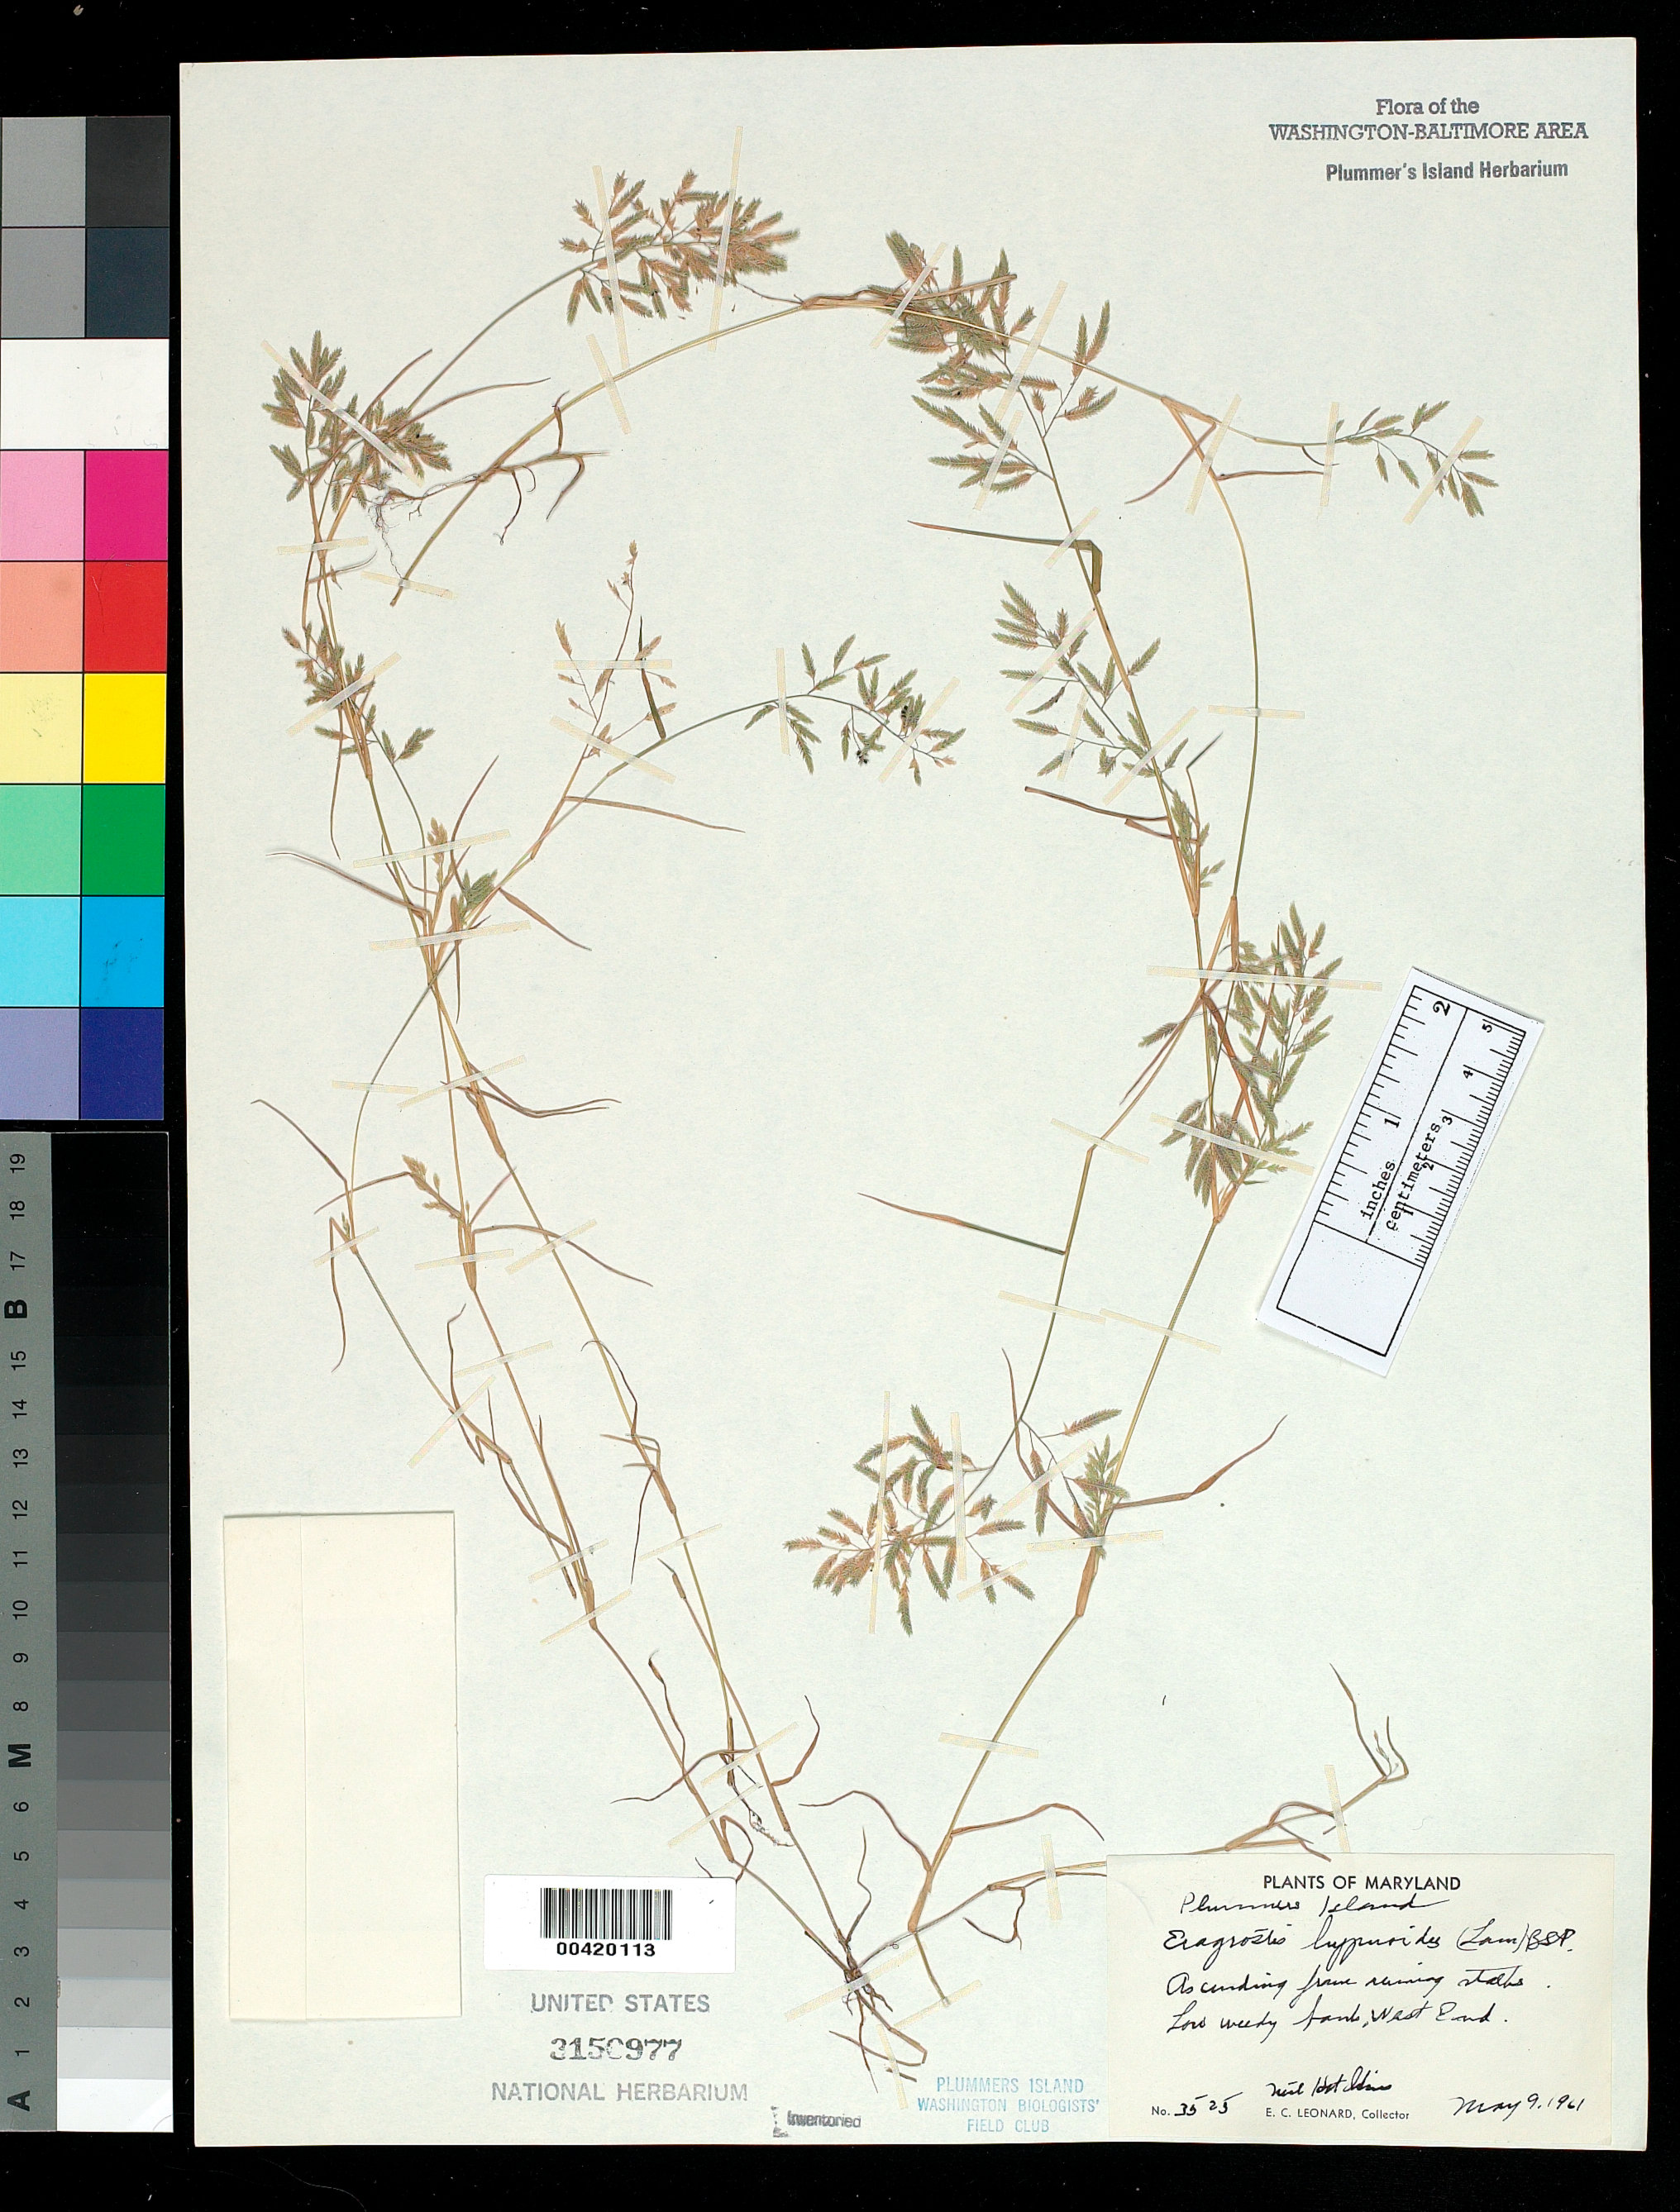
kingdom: Plantae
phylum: Tracheophyta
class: Liliopsida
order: Poales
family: Poaceae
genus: Eragrostis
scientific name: Eragrostis hypnoides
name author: (Lam.) Britton, Stearns & Poggenb.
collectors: N. Hotchkiss & E. C. Leonard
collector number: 3525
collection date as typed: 09 May 1961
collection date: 1961-05-09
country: United States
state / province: Maryland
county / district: Montgomery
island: Plummers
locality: Plummer's Island, west end C. & O. Canal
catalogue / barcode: US 3150977